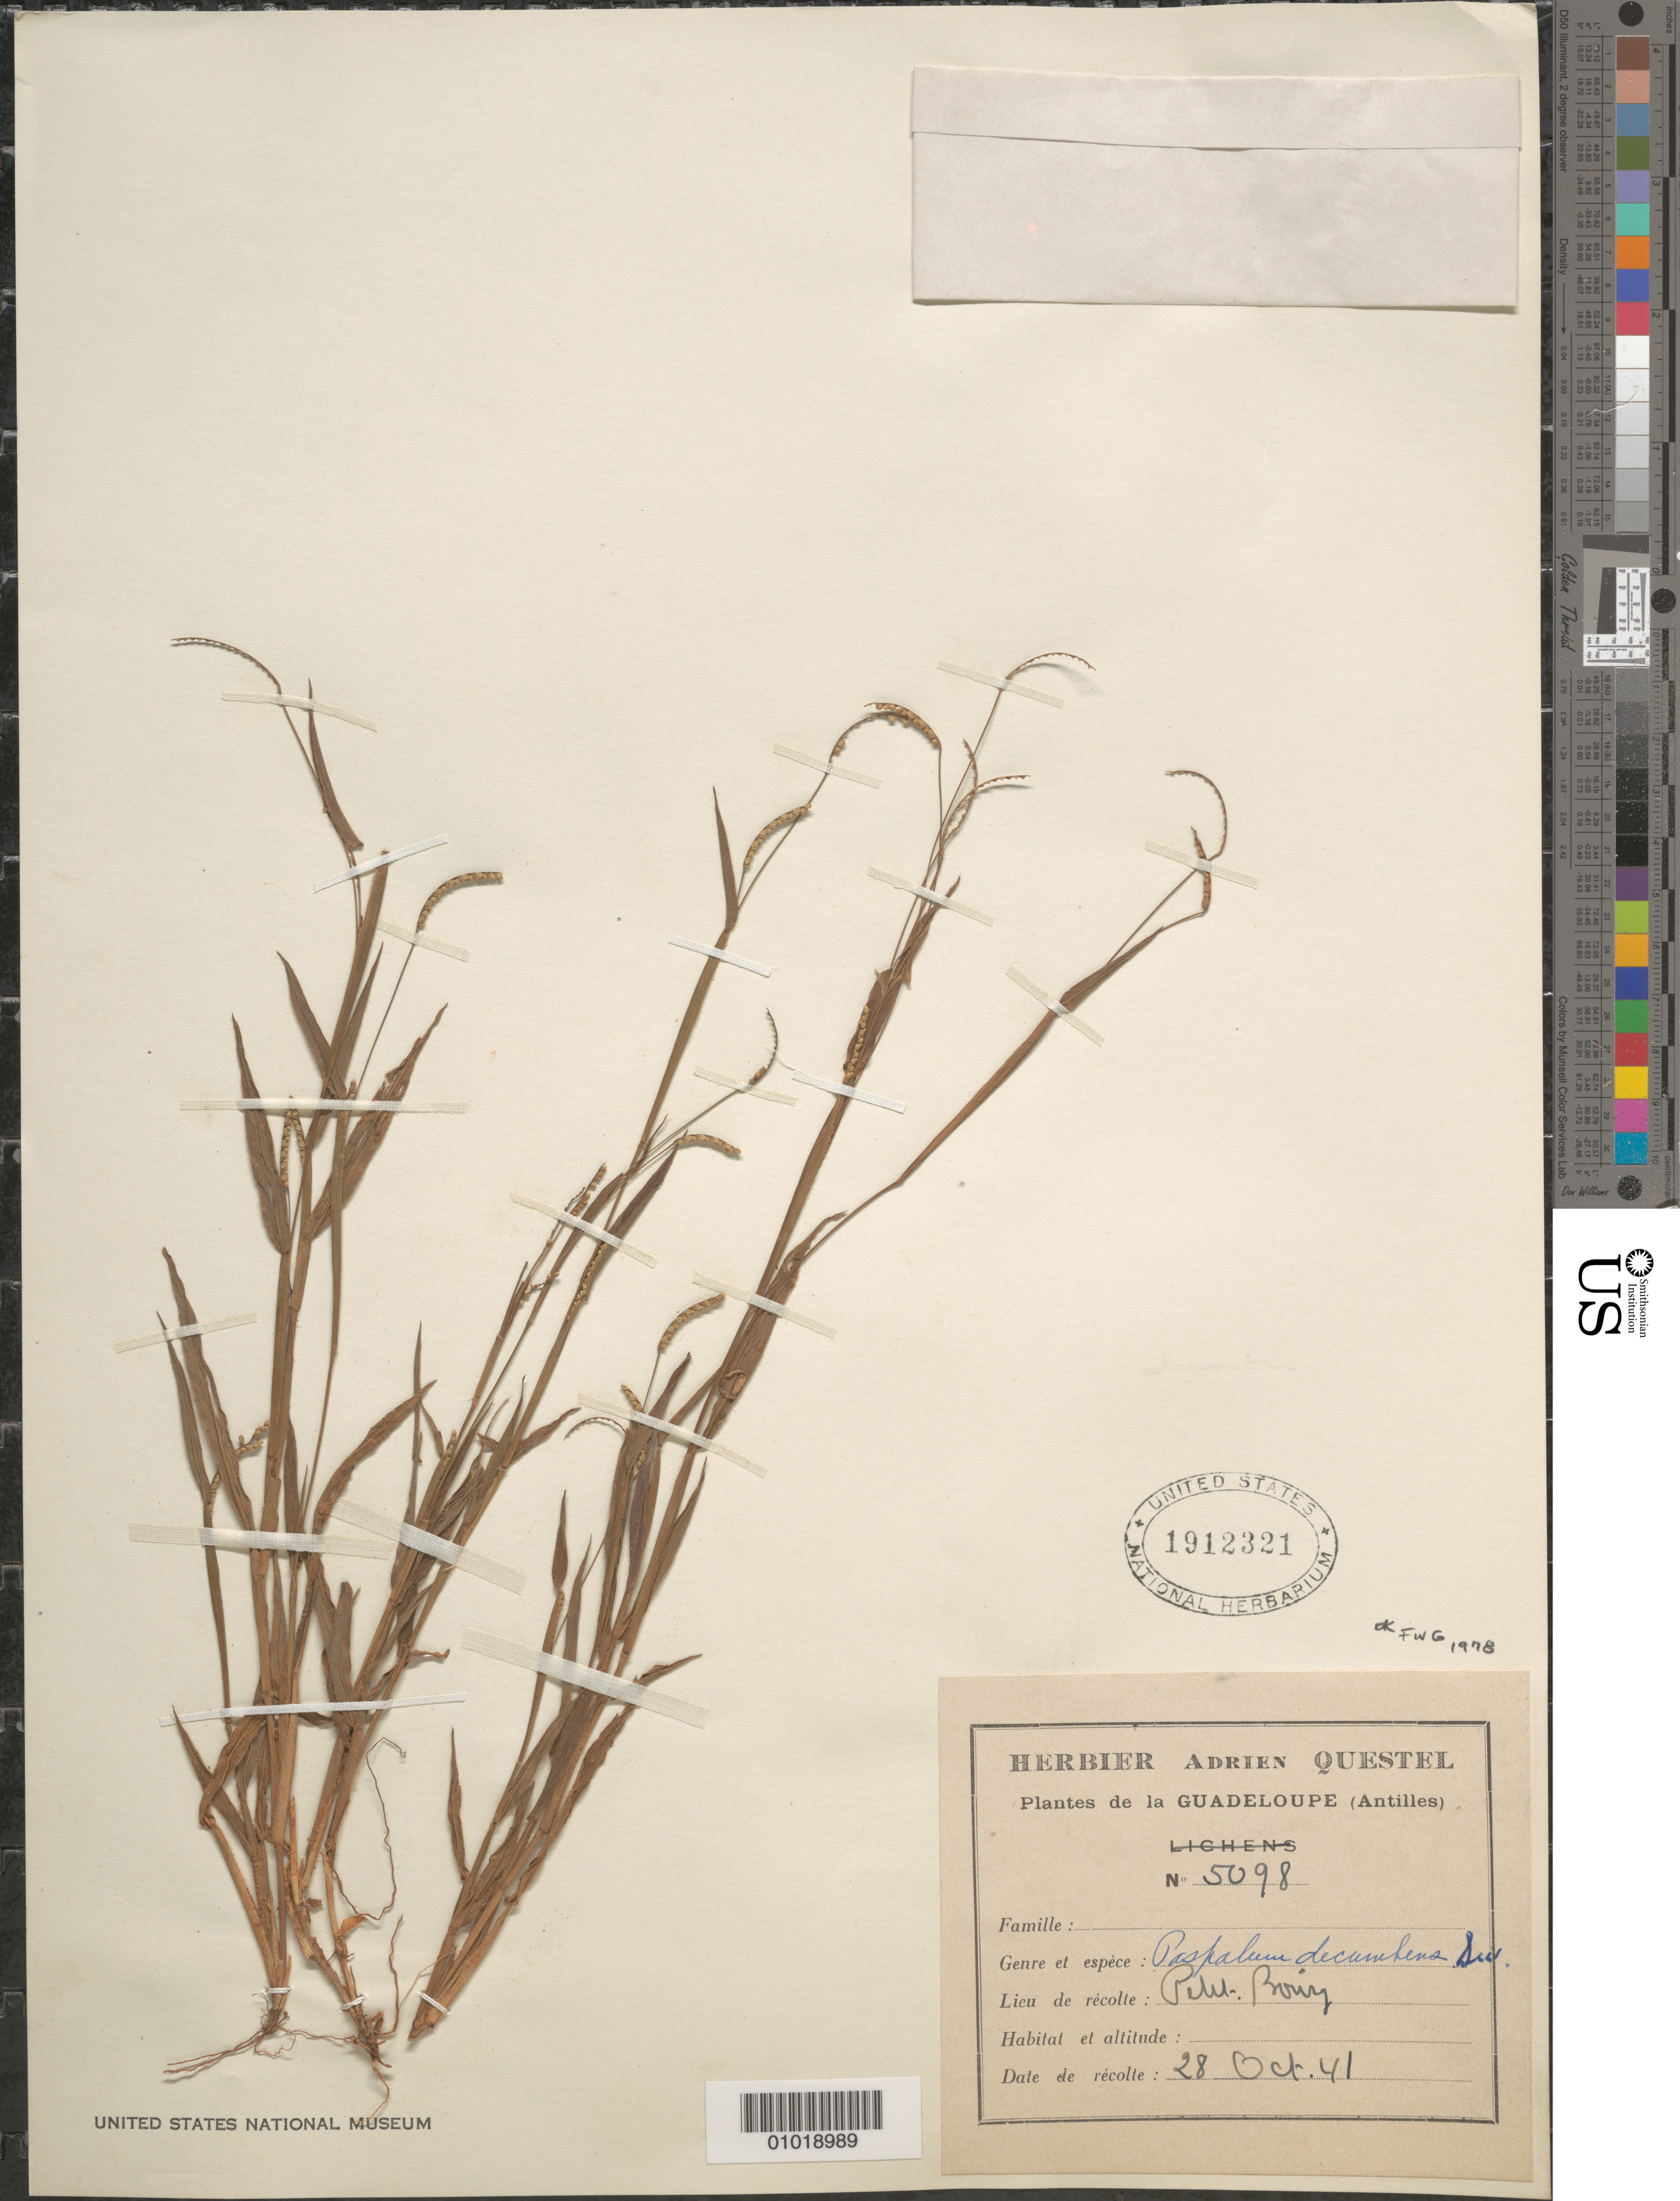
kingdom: Plantae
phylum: Tracheophyta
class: Liliopsida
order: Poales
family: Poaceae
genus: Paspalum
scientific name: Paspalum decumbens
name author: Sw.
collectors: A. Questel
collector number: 5098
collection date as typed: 28 Oct 1941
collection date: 1941-10-28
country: Guadeloupe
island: Basse Terre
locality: Petit Bourg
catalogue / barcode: US 1912321